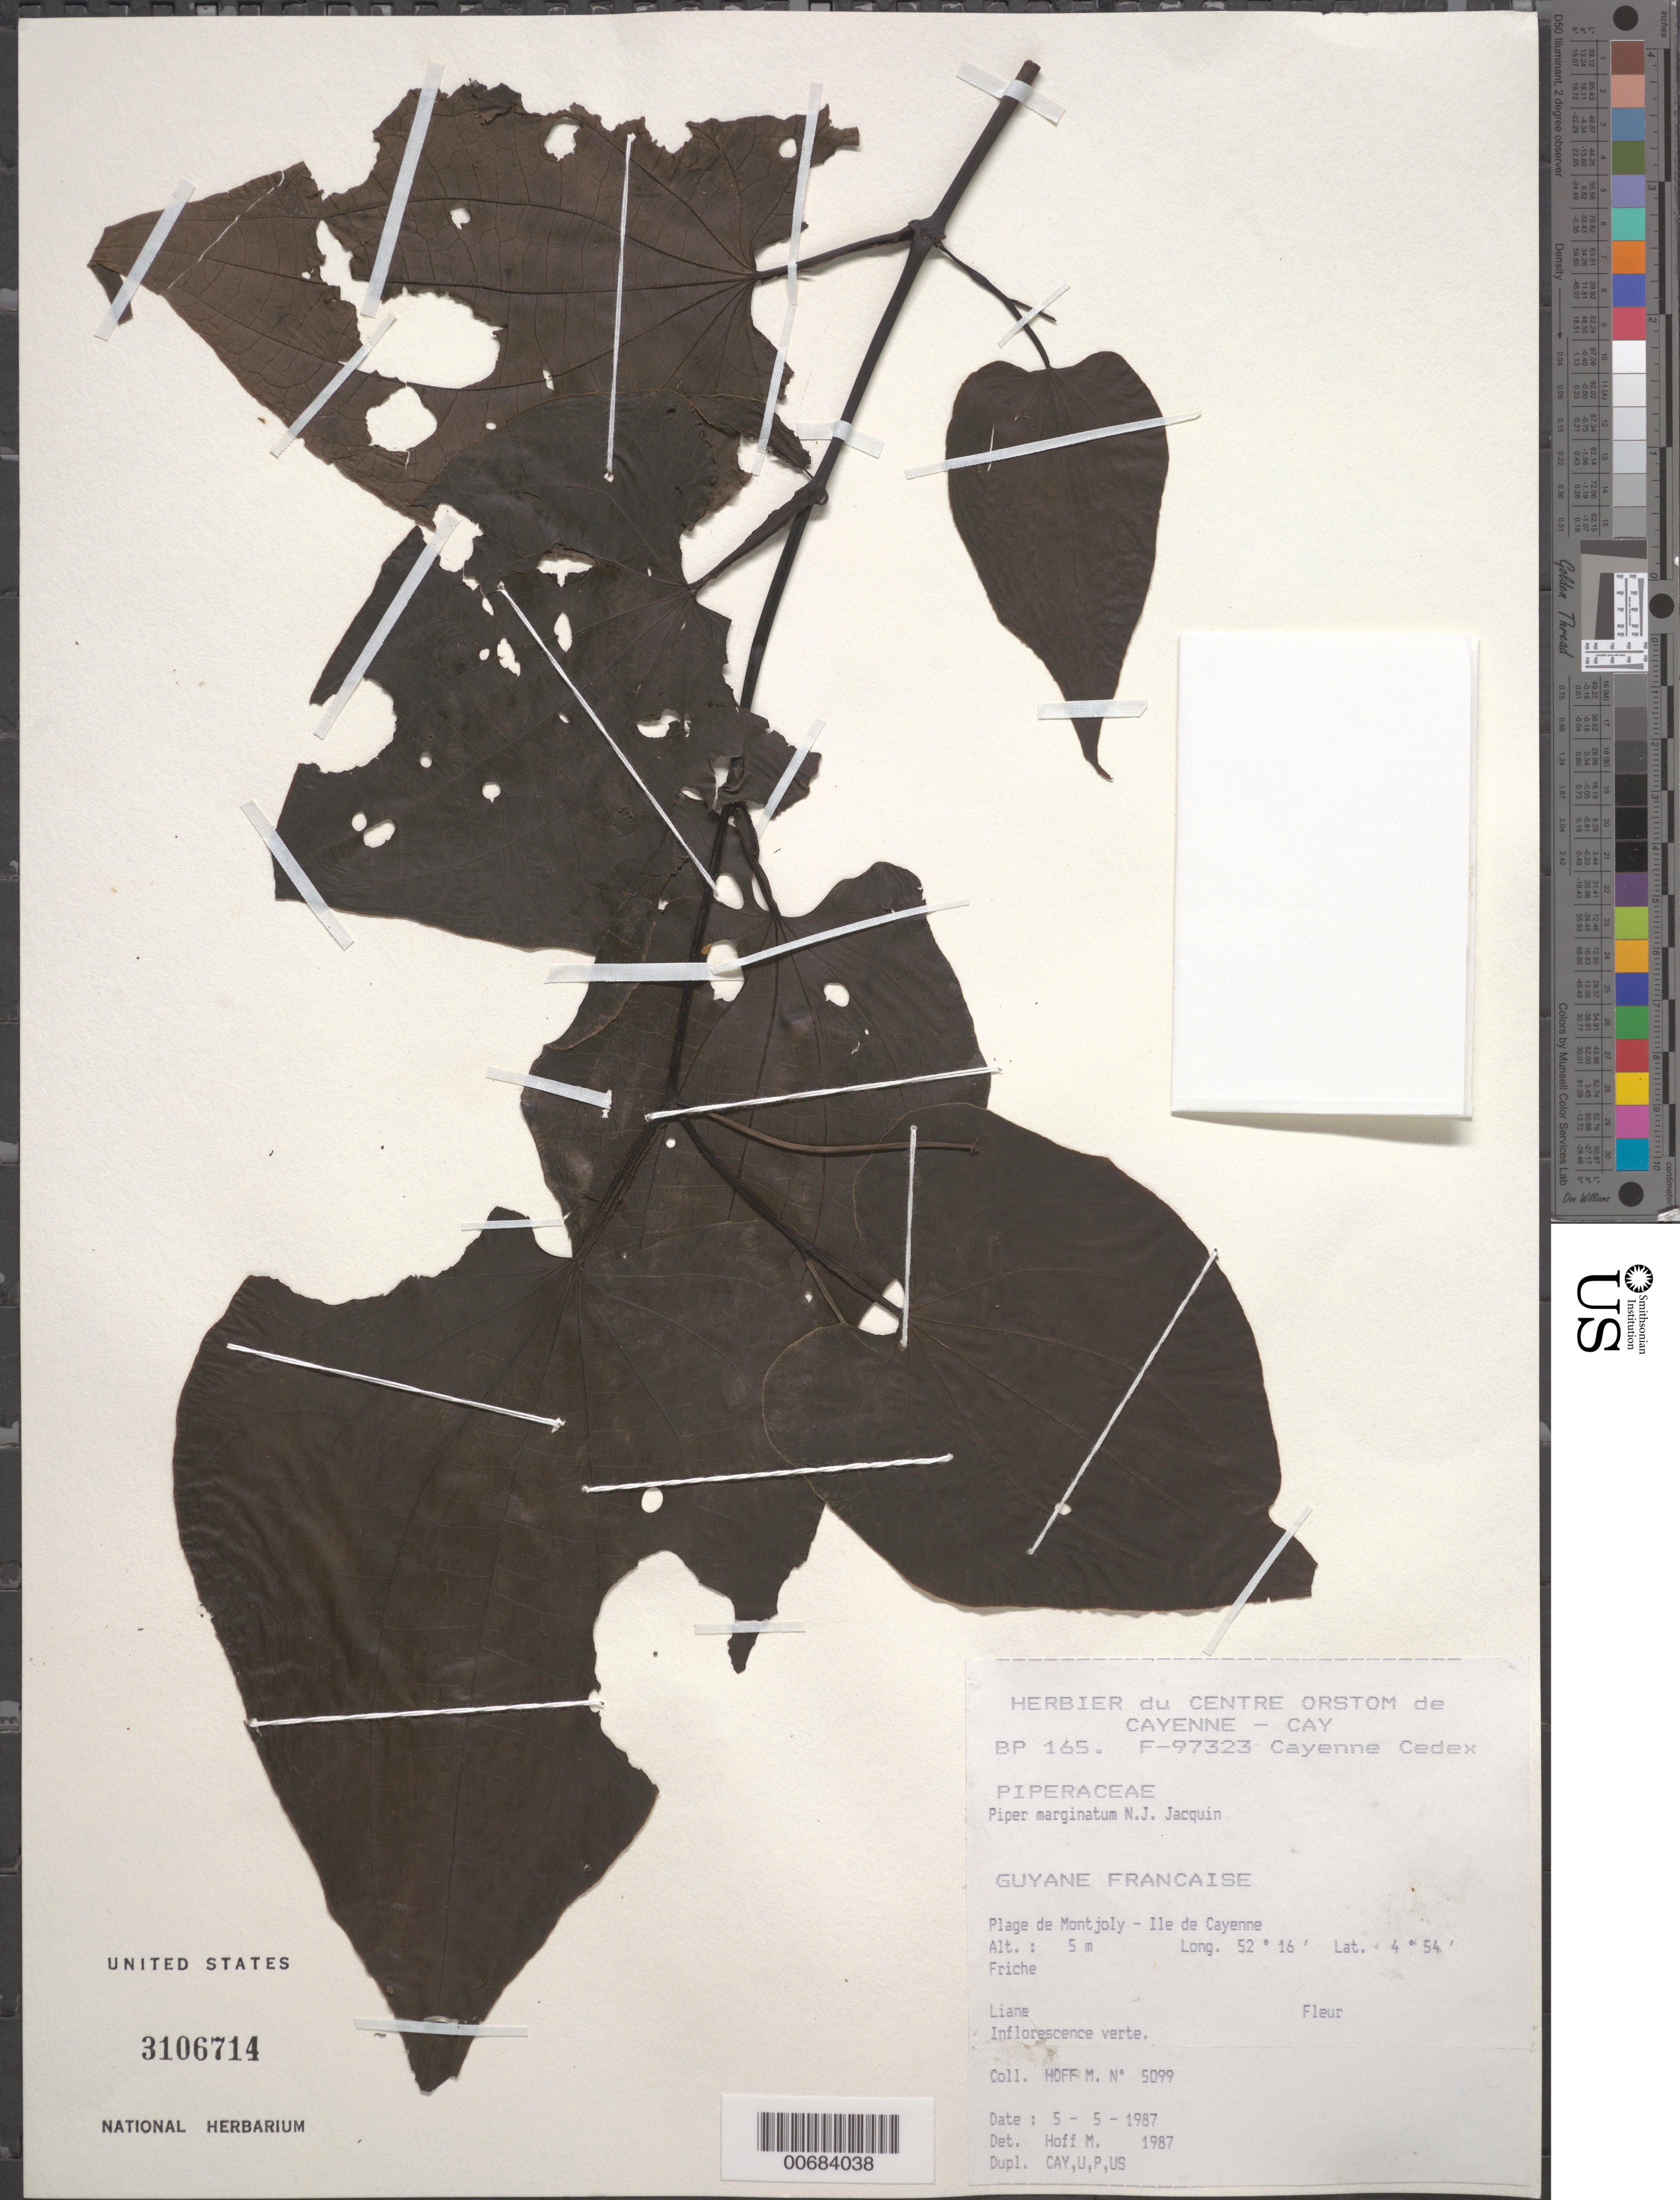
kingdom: Plantae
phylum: Tracheophyta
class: Magnoliopsida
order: Piperales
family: Piperaceae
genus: Piper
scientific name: Piper marginatum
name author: Jacq.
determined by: Hoff, M.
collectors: M. Hoff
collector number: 5099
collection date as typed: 5-May-87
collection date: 1987-05-05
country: French Guiana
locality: Ile de Cayenne, Plage de Montjoly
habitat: Fallow land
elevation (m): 5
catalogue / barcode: US 3106714